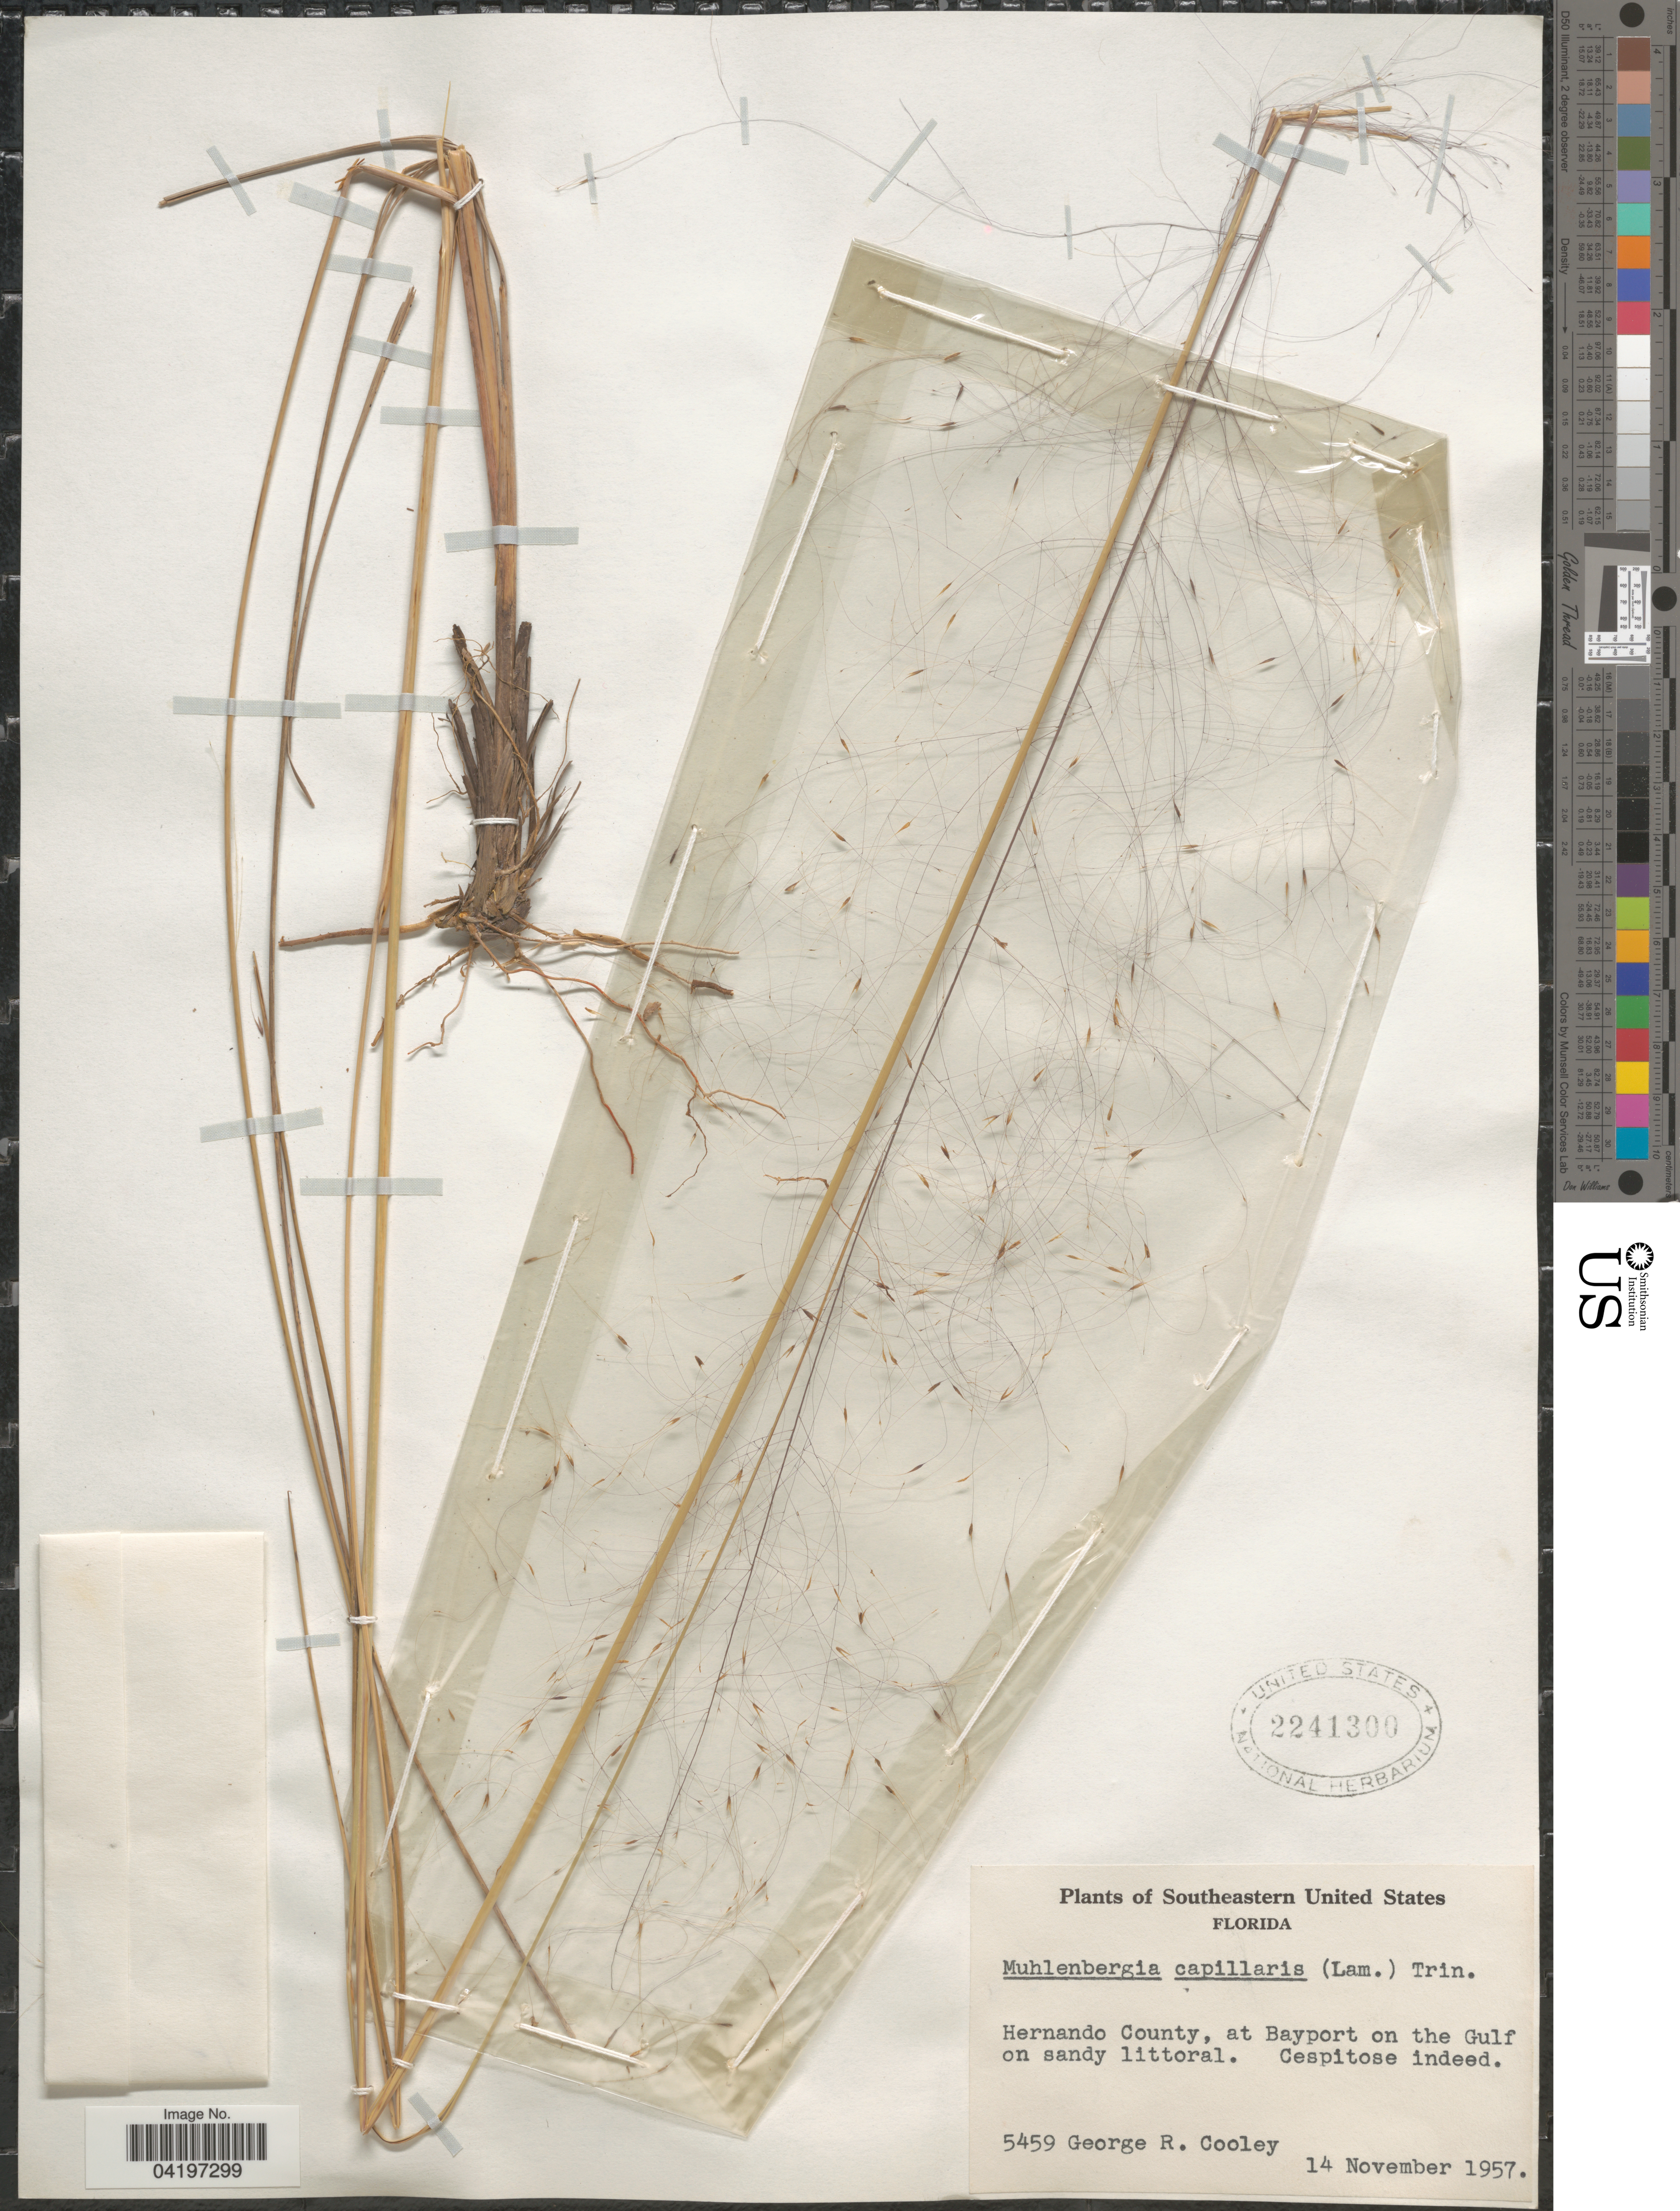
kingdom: Plantae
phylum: Tracheophyta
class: Liliopsida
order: Poales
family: Poaceae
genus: Muhlenbergia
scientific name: Muhlenbergia sericea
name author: (Michx.) P.M. Peterson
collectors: G. R. Cooley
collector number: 5459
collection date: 1957-11-14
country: United States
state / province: Florida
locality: Southeastern United States. Hernando County, at Bayport on the Gulf on sandy littoral.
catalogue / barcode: US 2241300